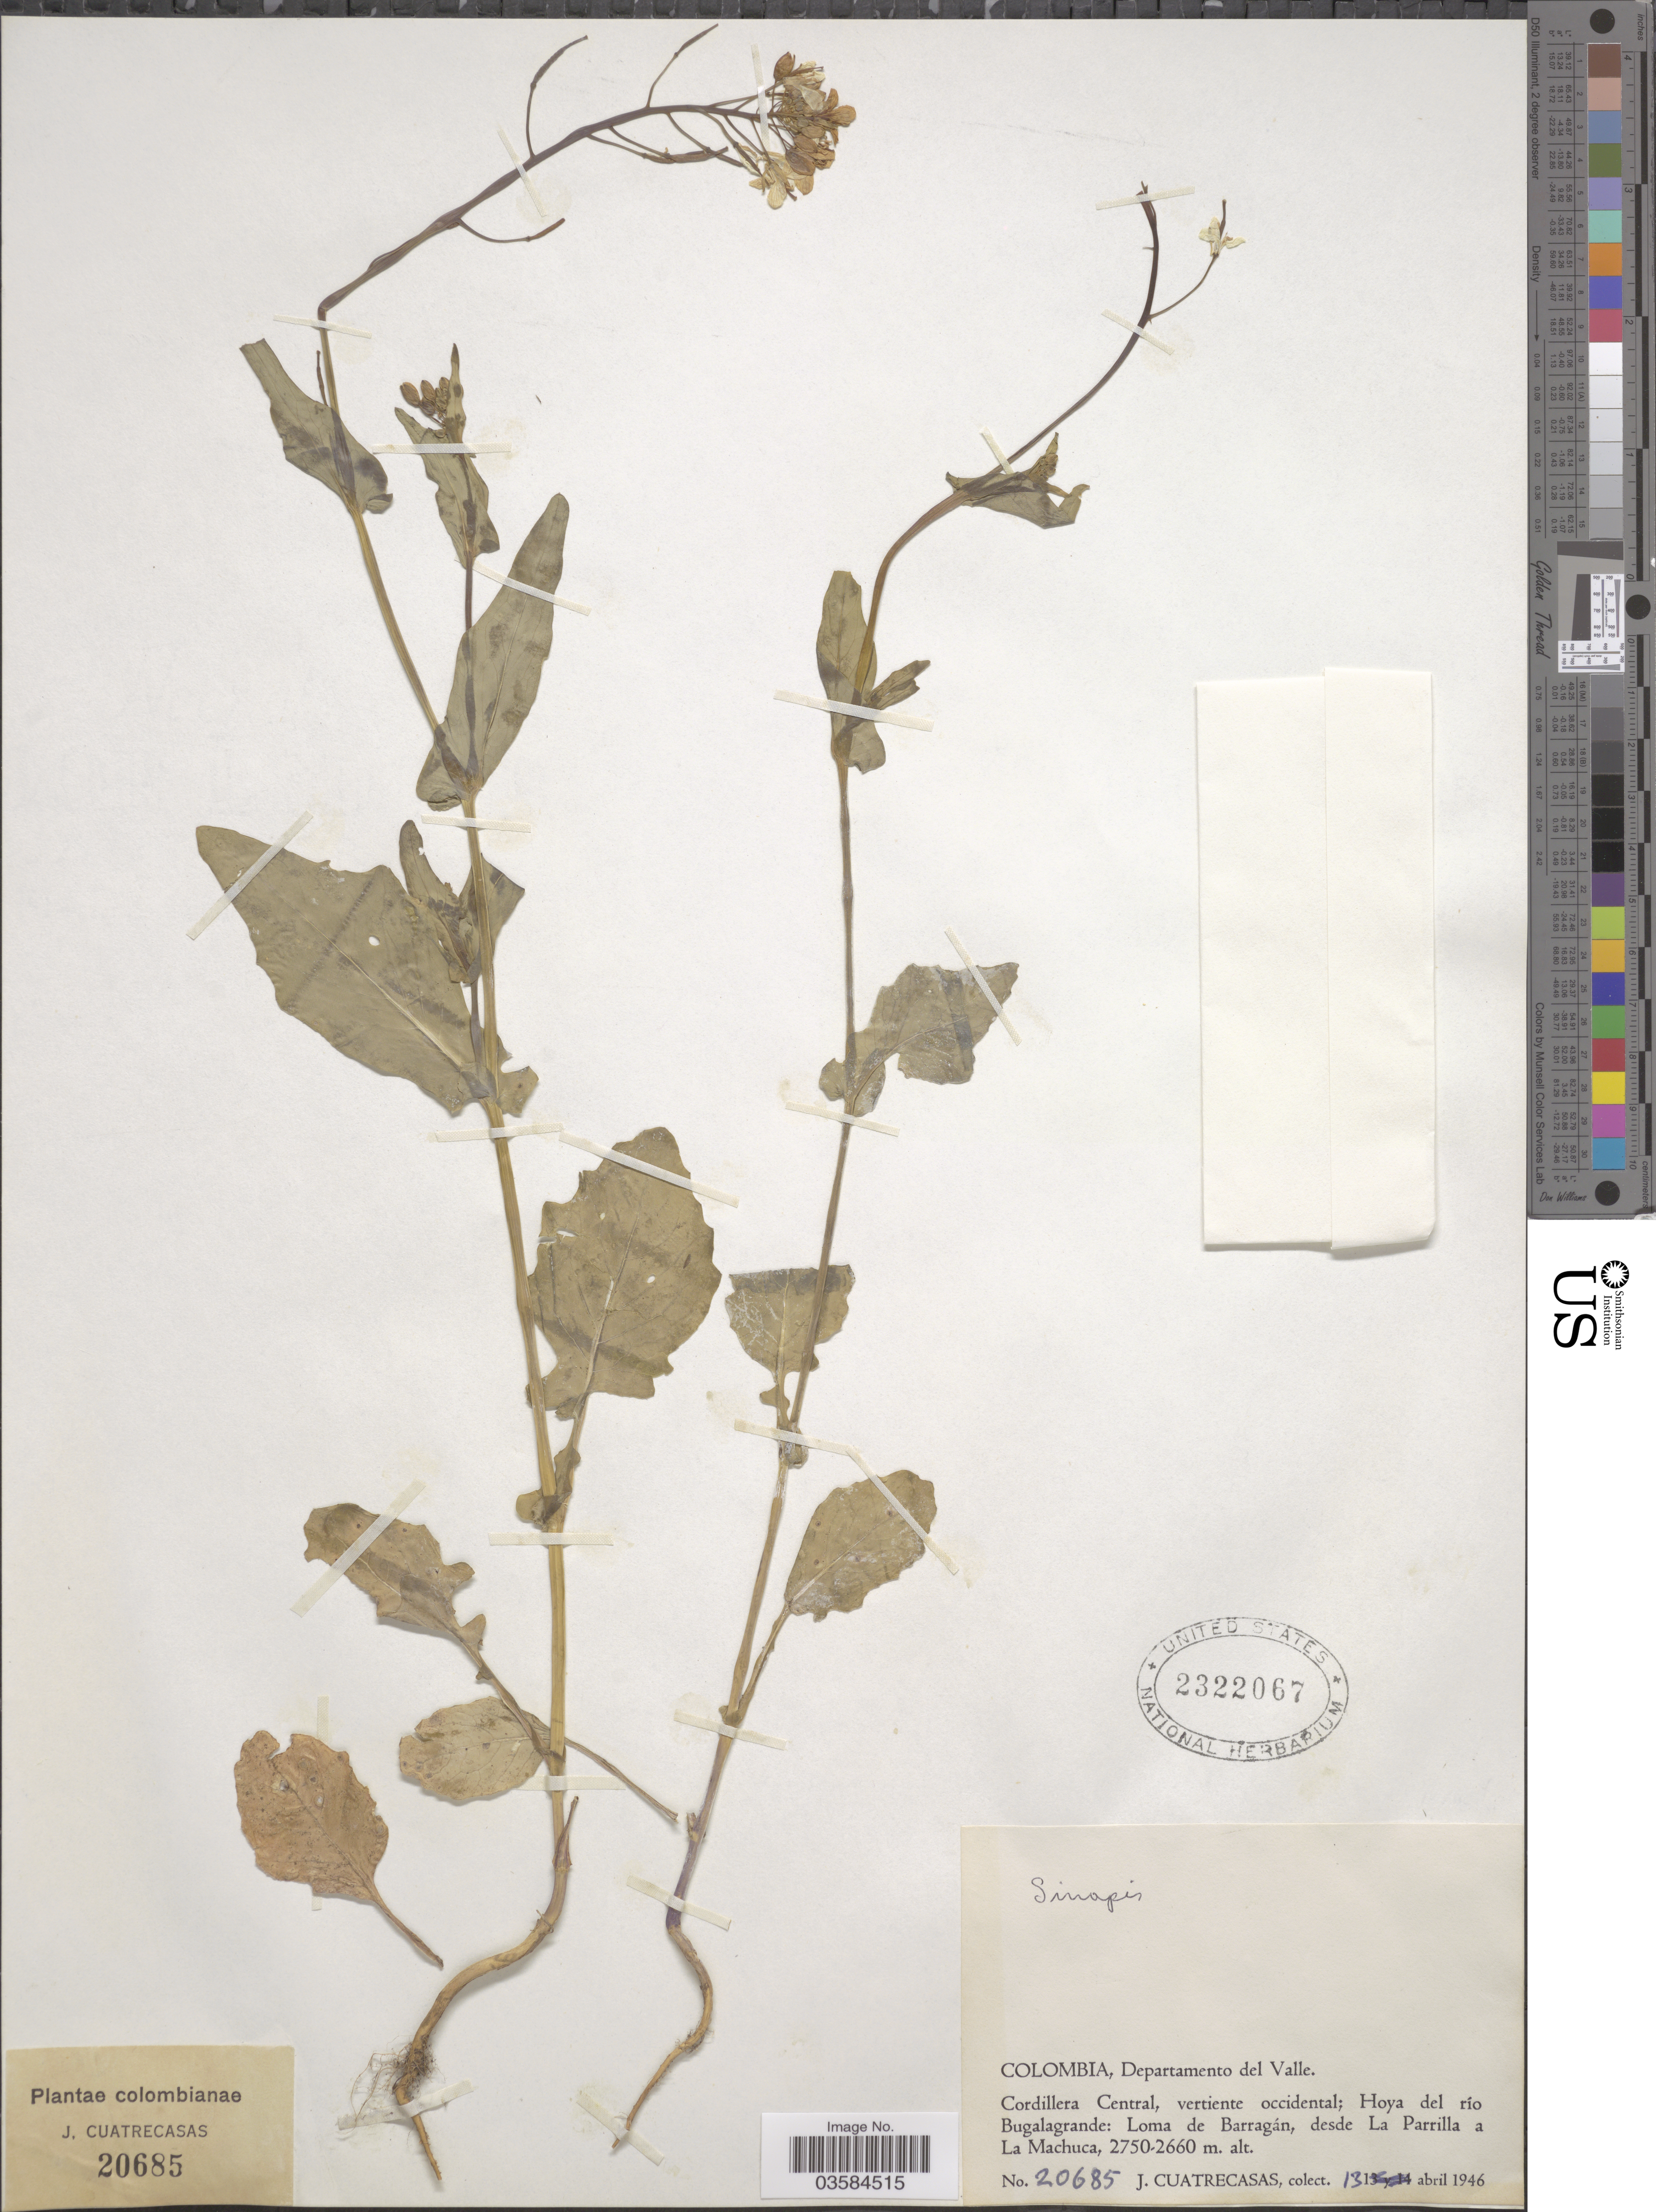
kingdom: Plantae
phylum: Tracheophyta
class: Magnoliopsida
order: Brassicales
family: Brassicaceae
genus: Sinapis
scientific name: Sinapis sp.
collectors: J. Cuatrecasas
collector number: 20685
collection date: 1946-04-13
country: Colombia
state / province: Valle del Cauca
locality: Departamento del Valle. Cordillera Occidental, vertiente occidental: Hoya del río Bugalagrande: Loma de Barragán, desde La Parrilla a La Machuca.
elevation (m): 2660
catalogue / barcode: US 2322067